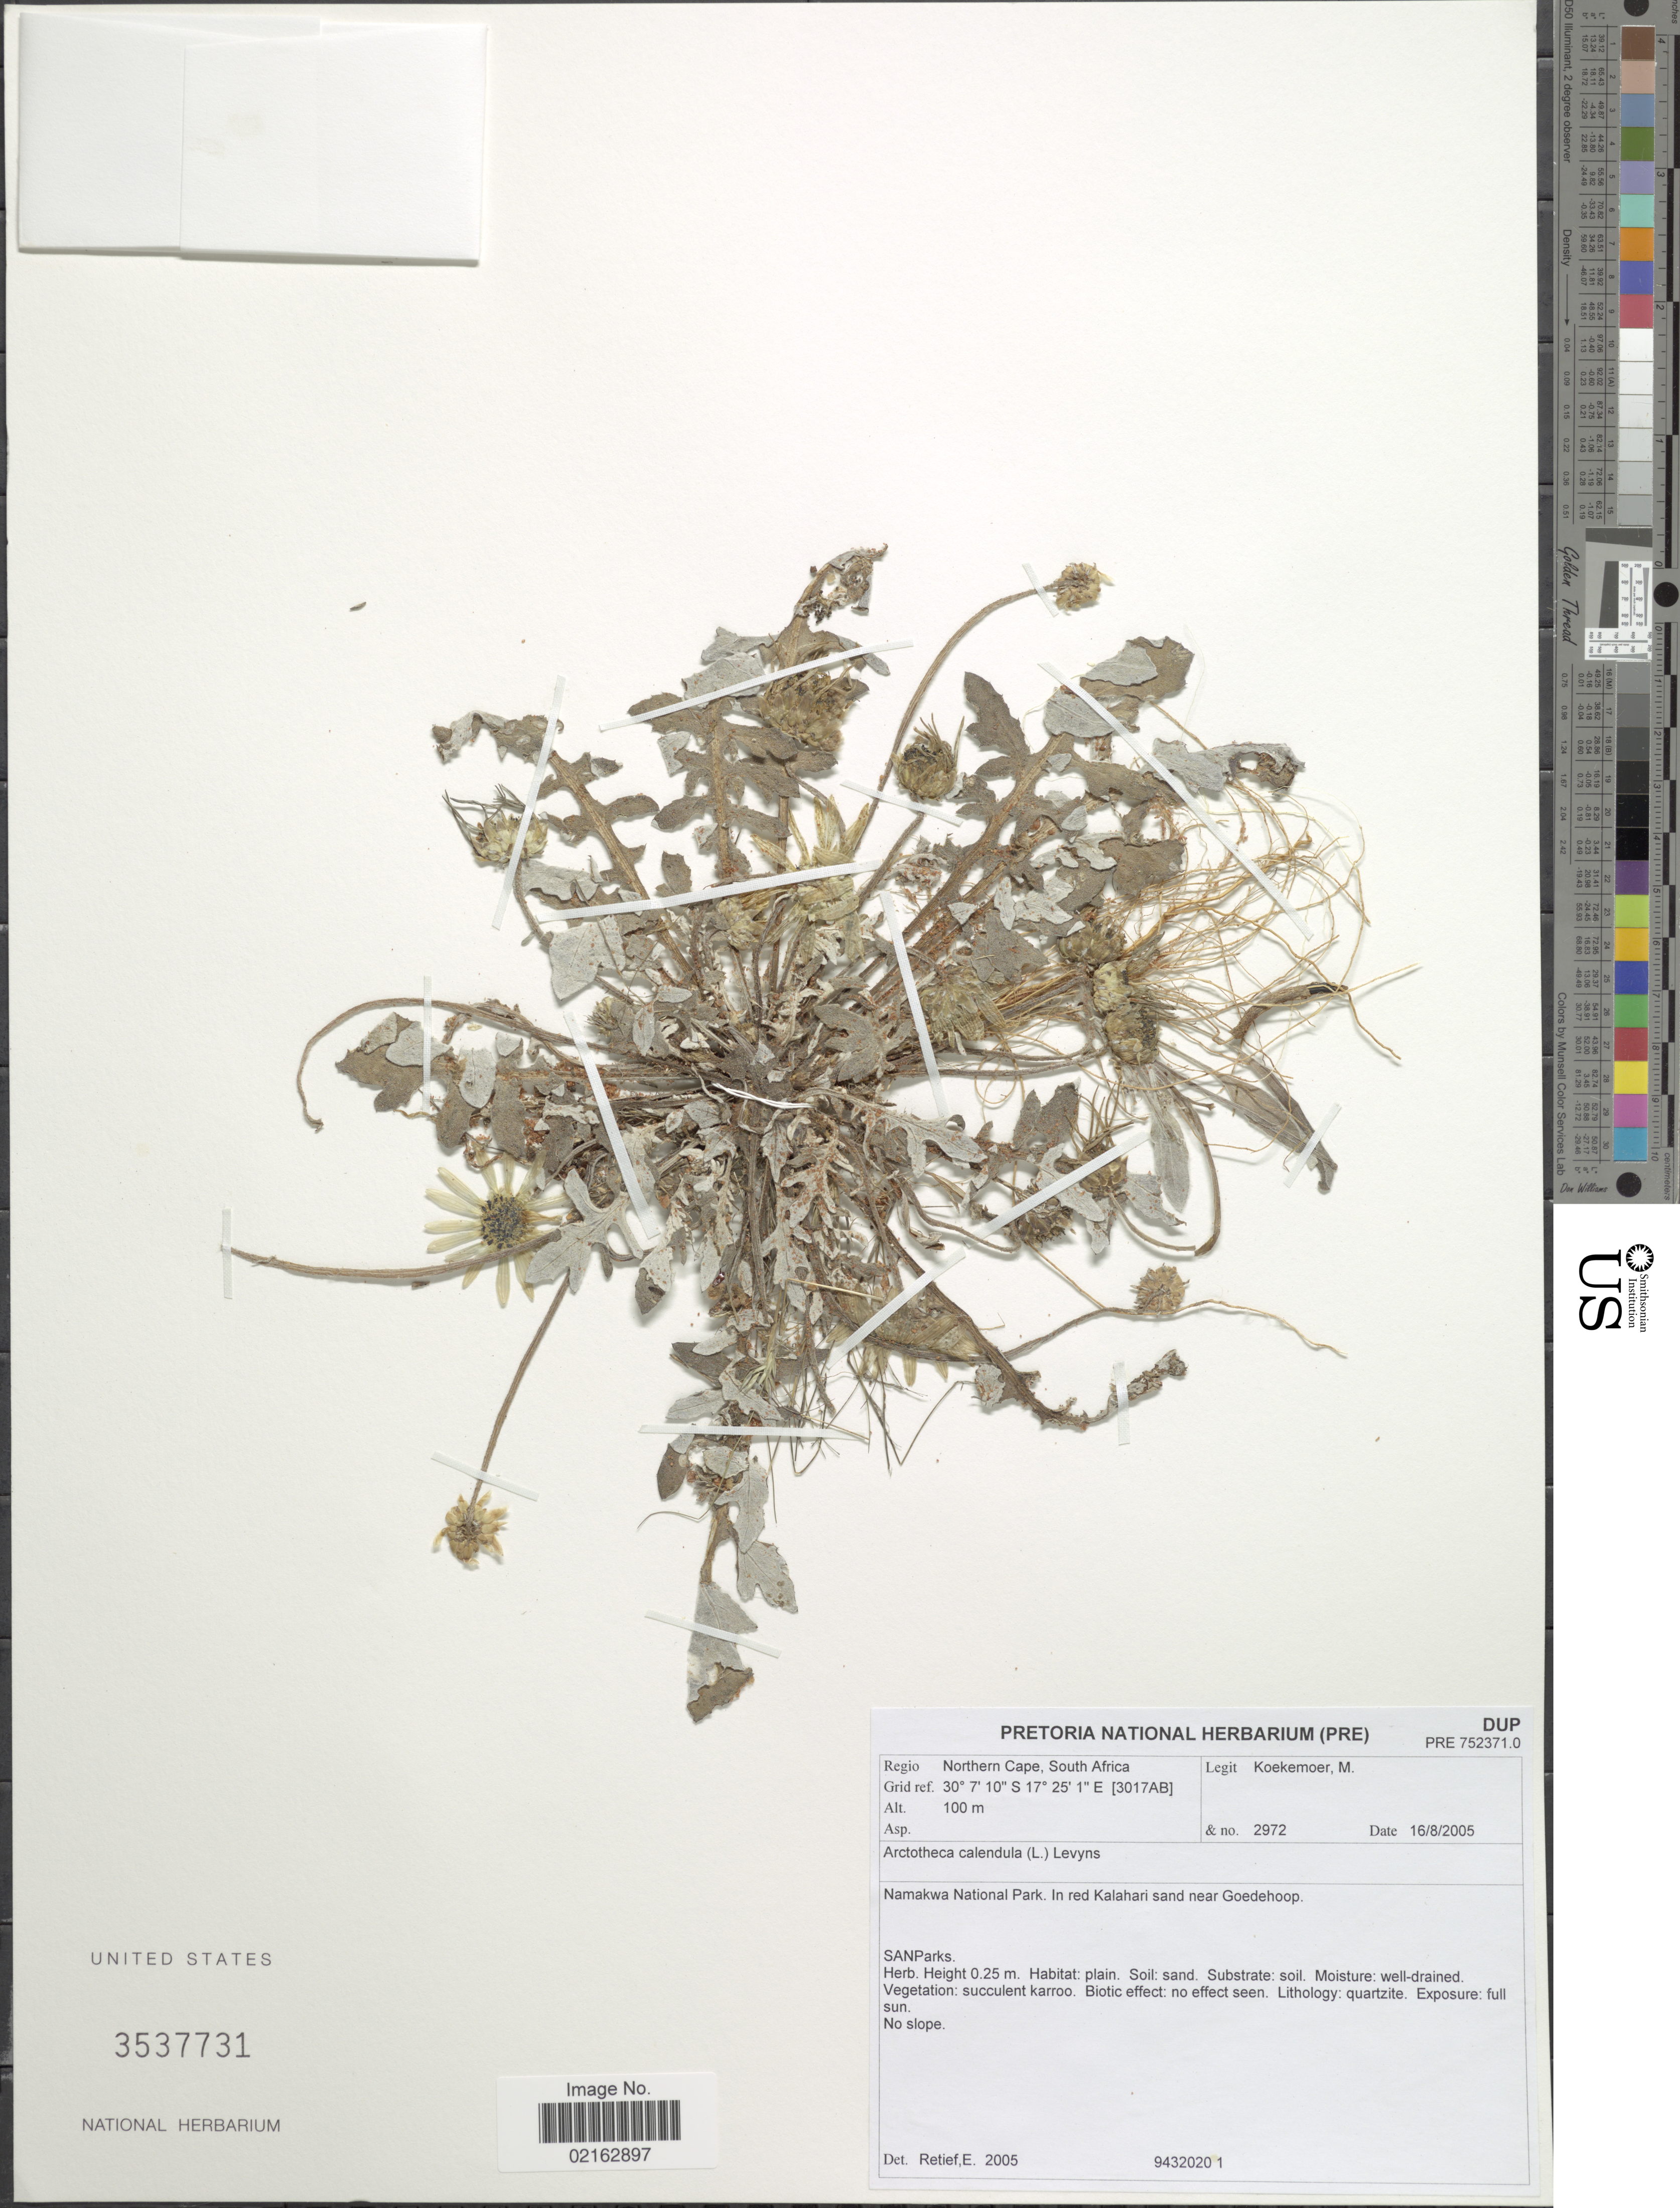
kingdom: Plantae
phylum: Tracheophyta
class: Magnoliopsida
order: Asterales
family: Asteraceae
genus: Arctotheca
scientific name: Arctotheca calendula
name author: (L.) Levyns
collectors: M. Koekemoer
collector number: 2972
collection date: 2005-08-16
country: South Africa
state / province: Northern Cape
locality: Northern Cape, South Africa. Namakwa National Park. In red Kalahari sand near Goedehoop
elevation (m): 100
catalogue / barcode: US 3537731